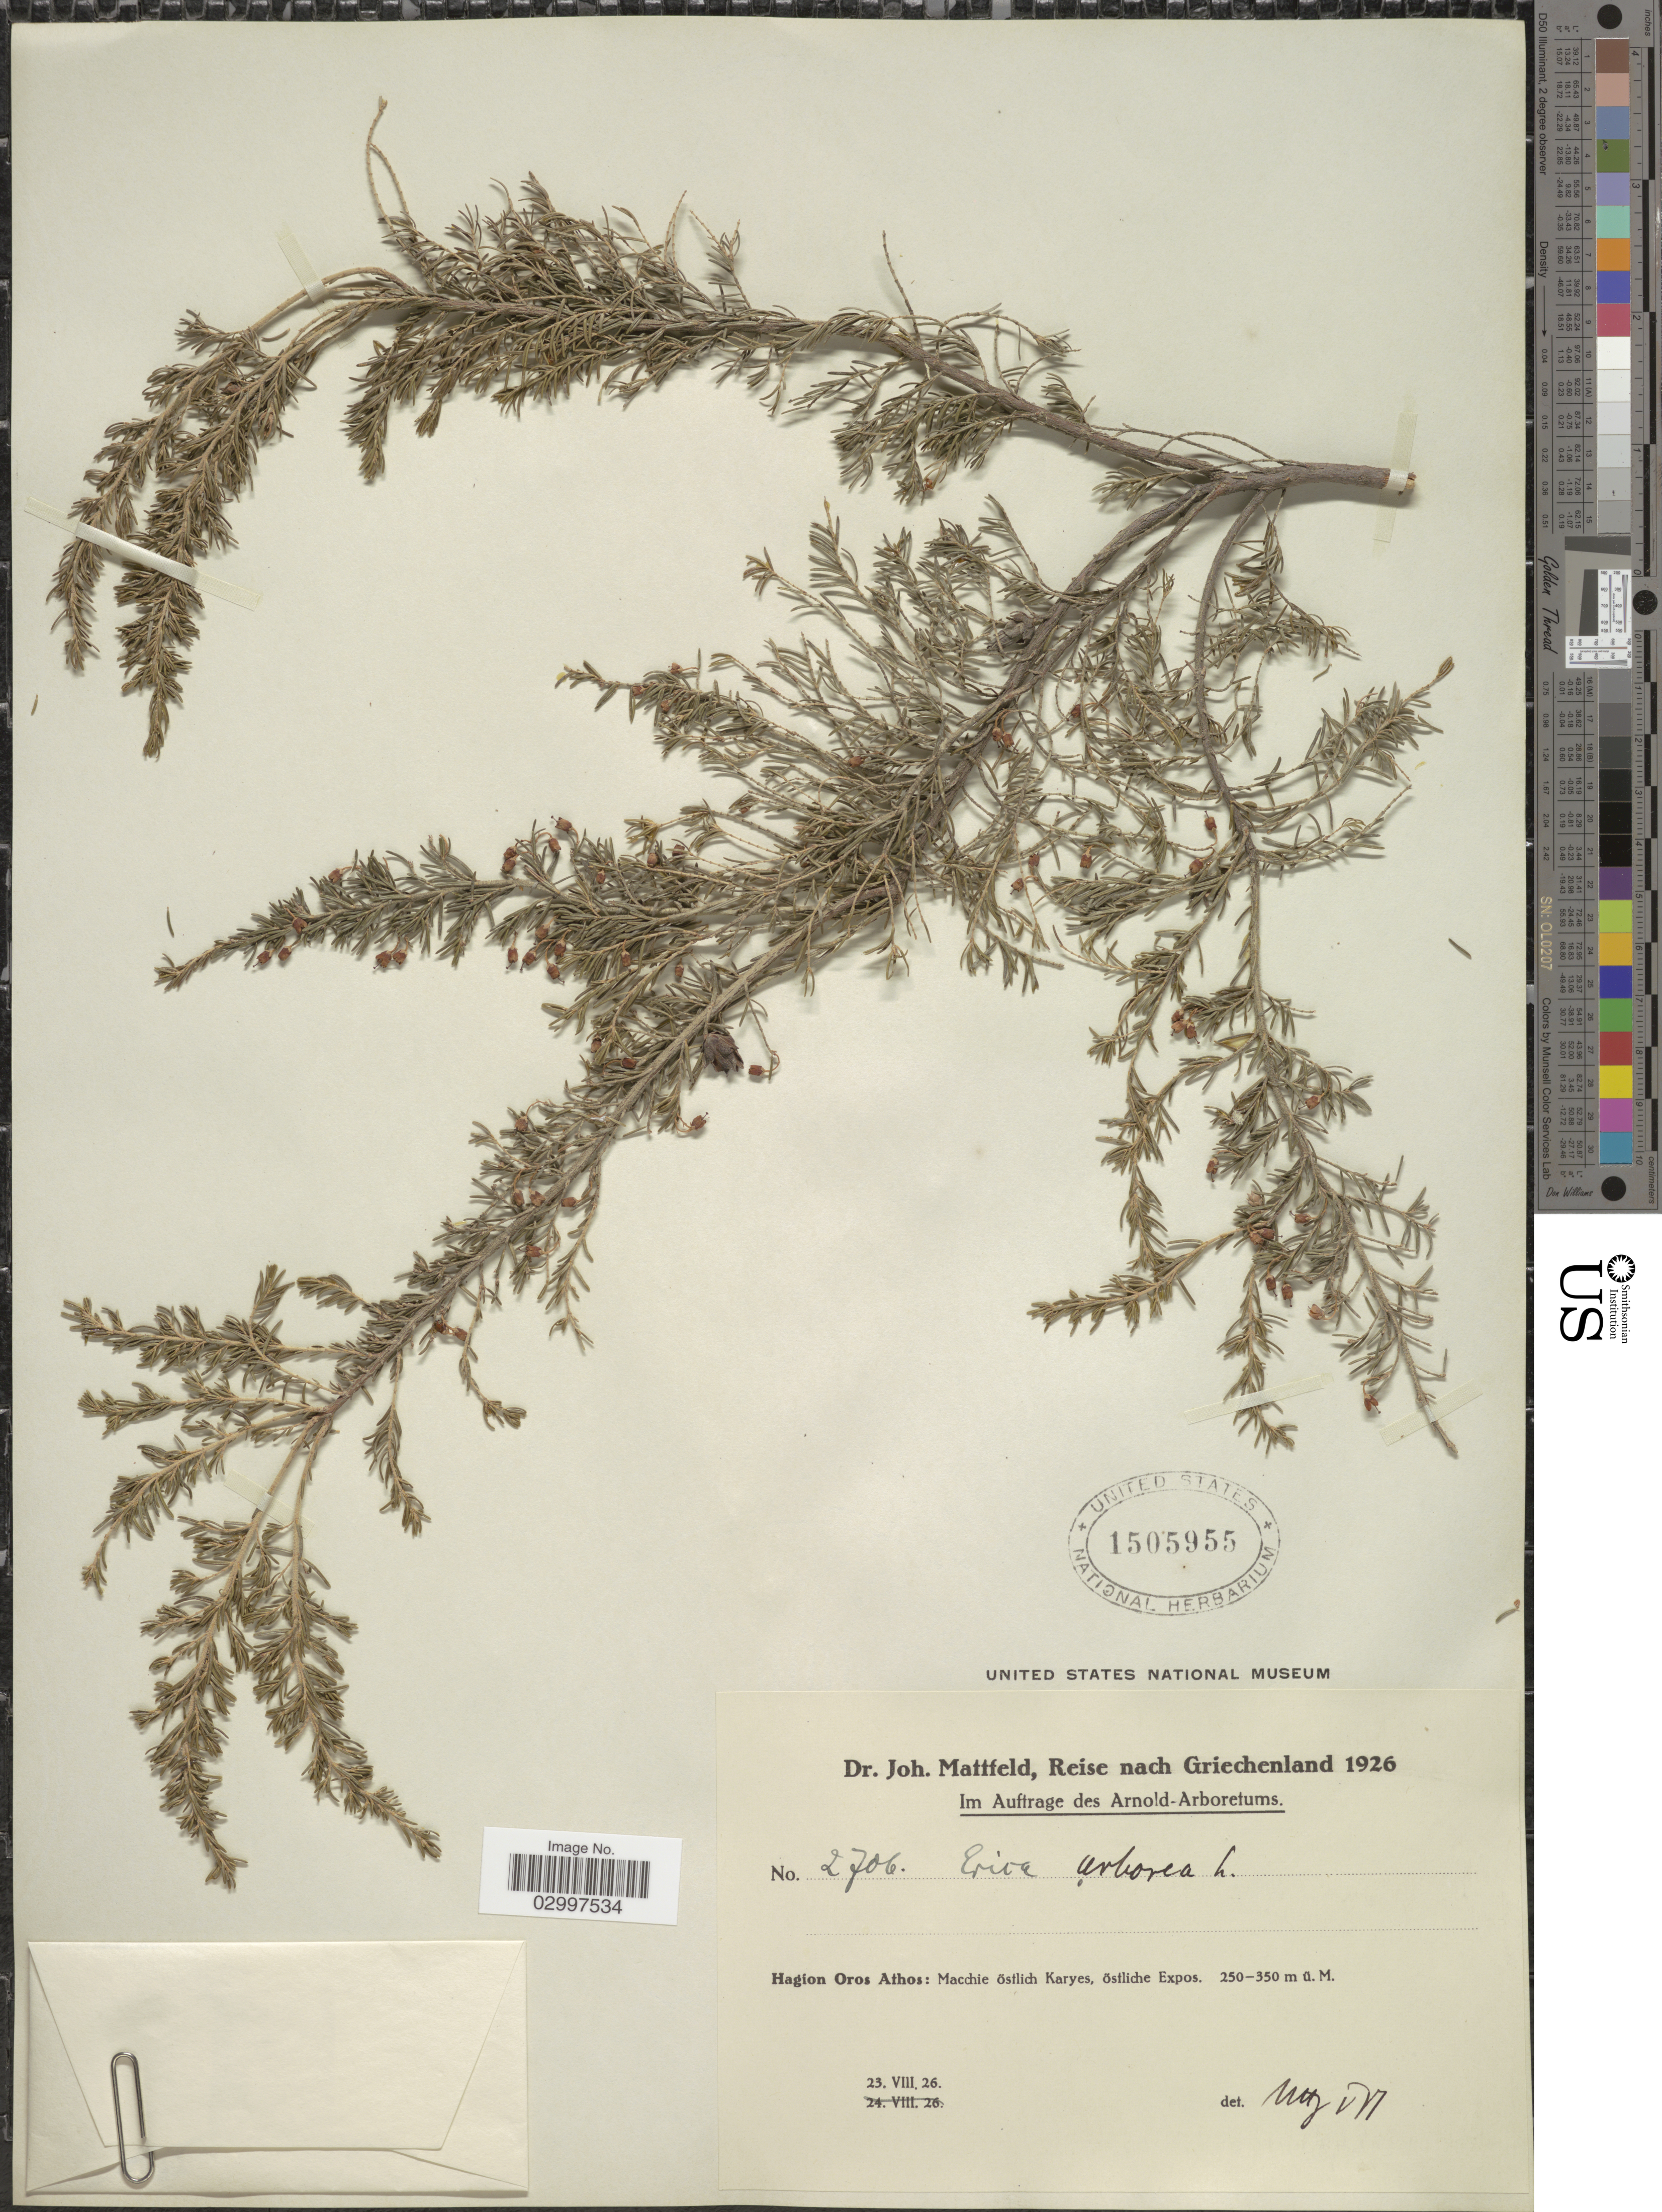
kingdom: Plantae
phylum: Tracheophyta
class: Magnoliopsida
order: Ericales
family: Ericaceae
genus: Erica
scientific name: Erica arborea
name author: L.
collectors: J. Mattfeld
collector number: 2706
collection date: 1926-08-23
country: Greece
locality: Griechenland. Hagion Oros Athos: Macchie östlich Karyes, östliche Expos.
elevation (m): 250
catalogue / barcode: US 1505955